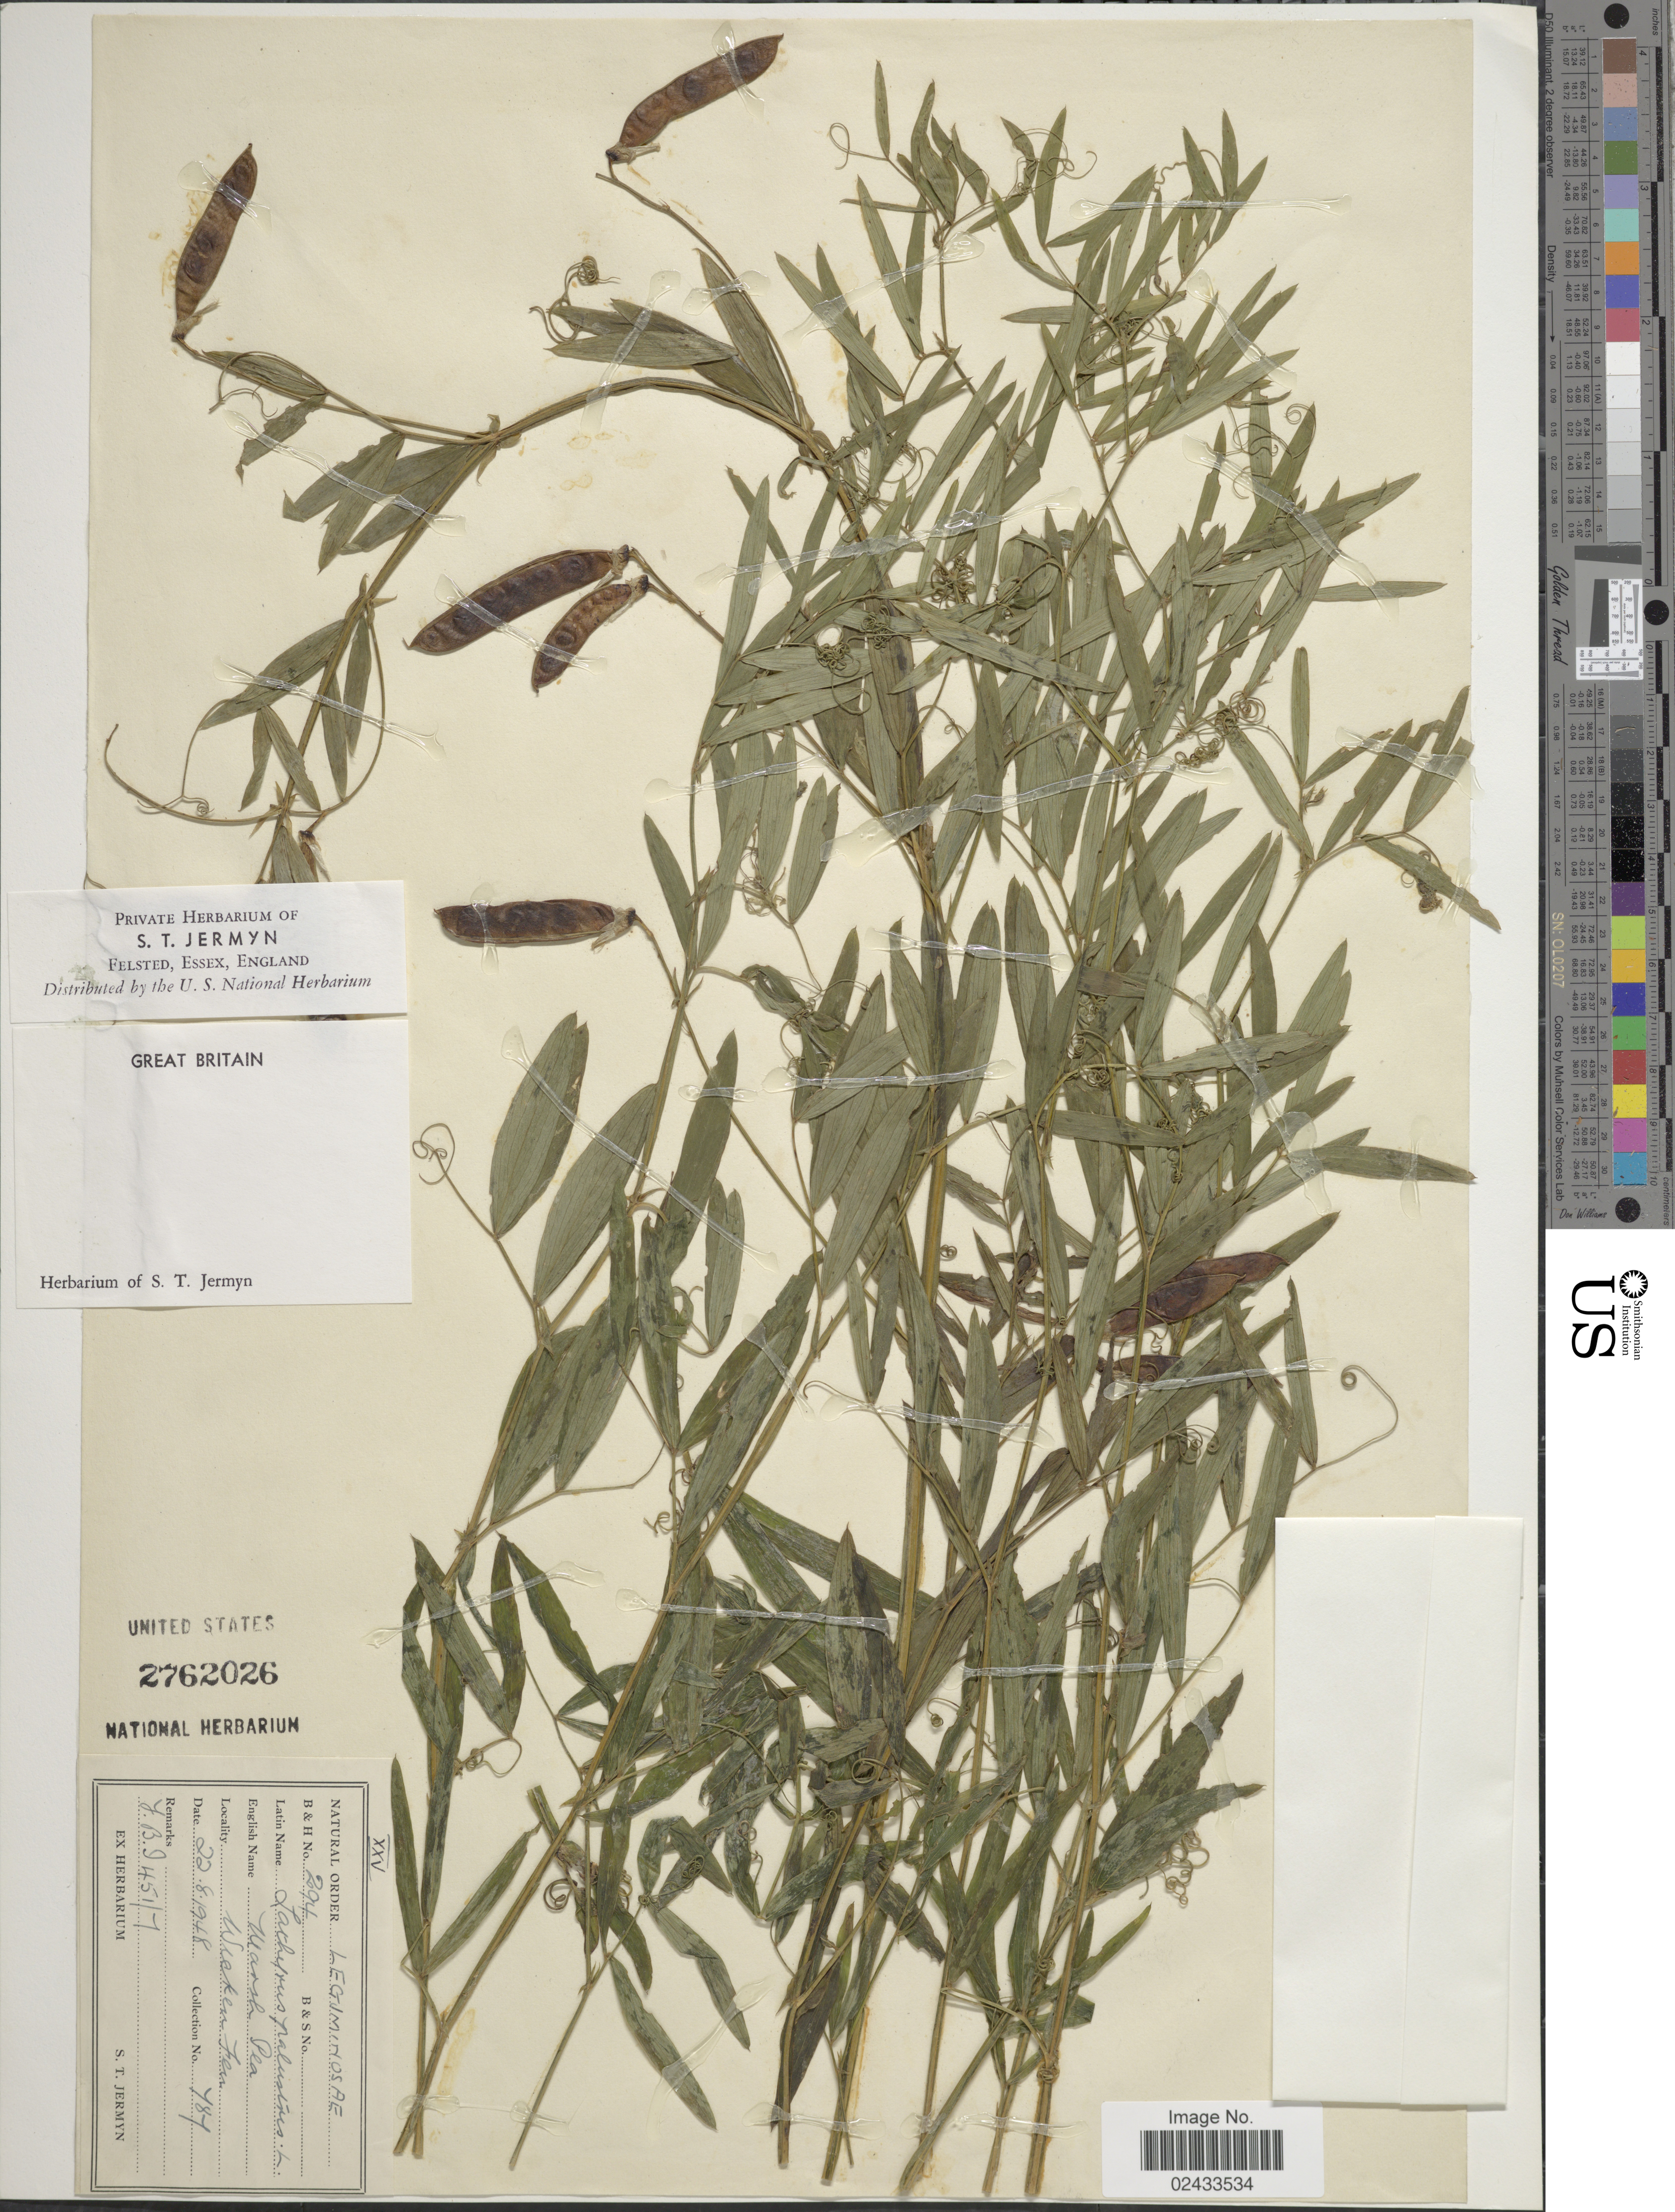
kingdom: Plantae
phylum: Tracheophyta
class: Magnoliopsida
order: Fabales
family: Fabaceae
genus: Lathyrus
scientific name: Lathyrus palustris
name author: L.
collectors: S. Jermyn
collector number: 294/787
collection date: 1948-08-22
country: United Kingdom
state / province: England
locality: Wicken Fen. Great Britain.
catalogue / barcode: US 2762026